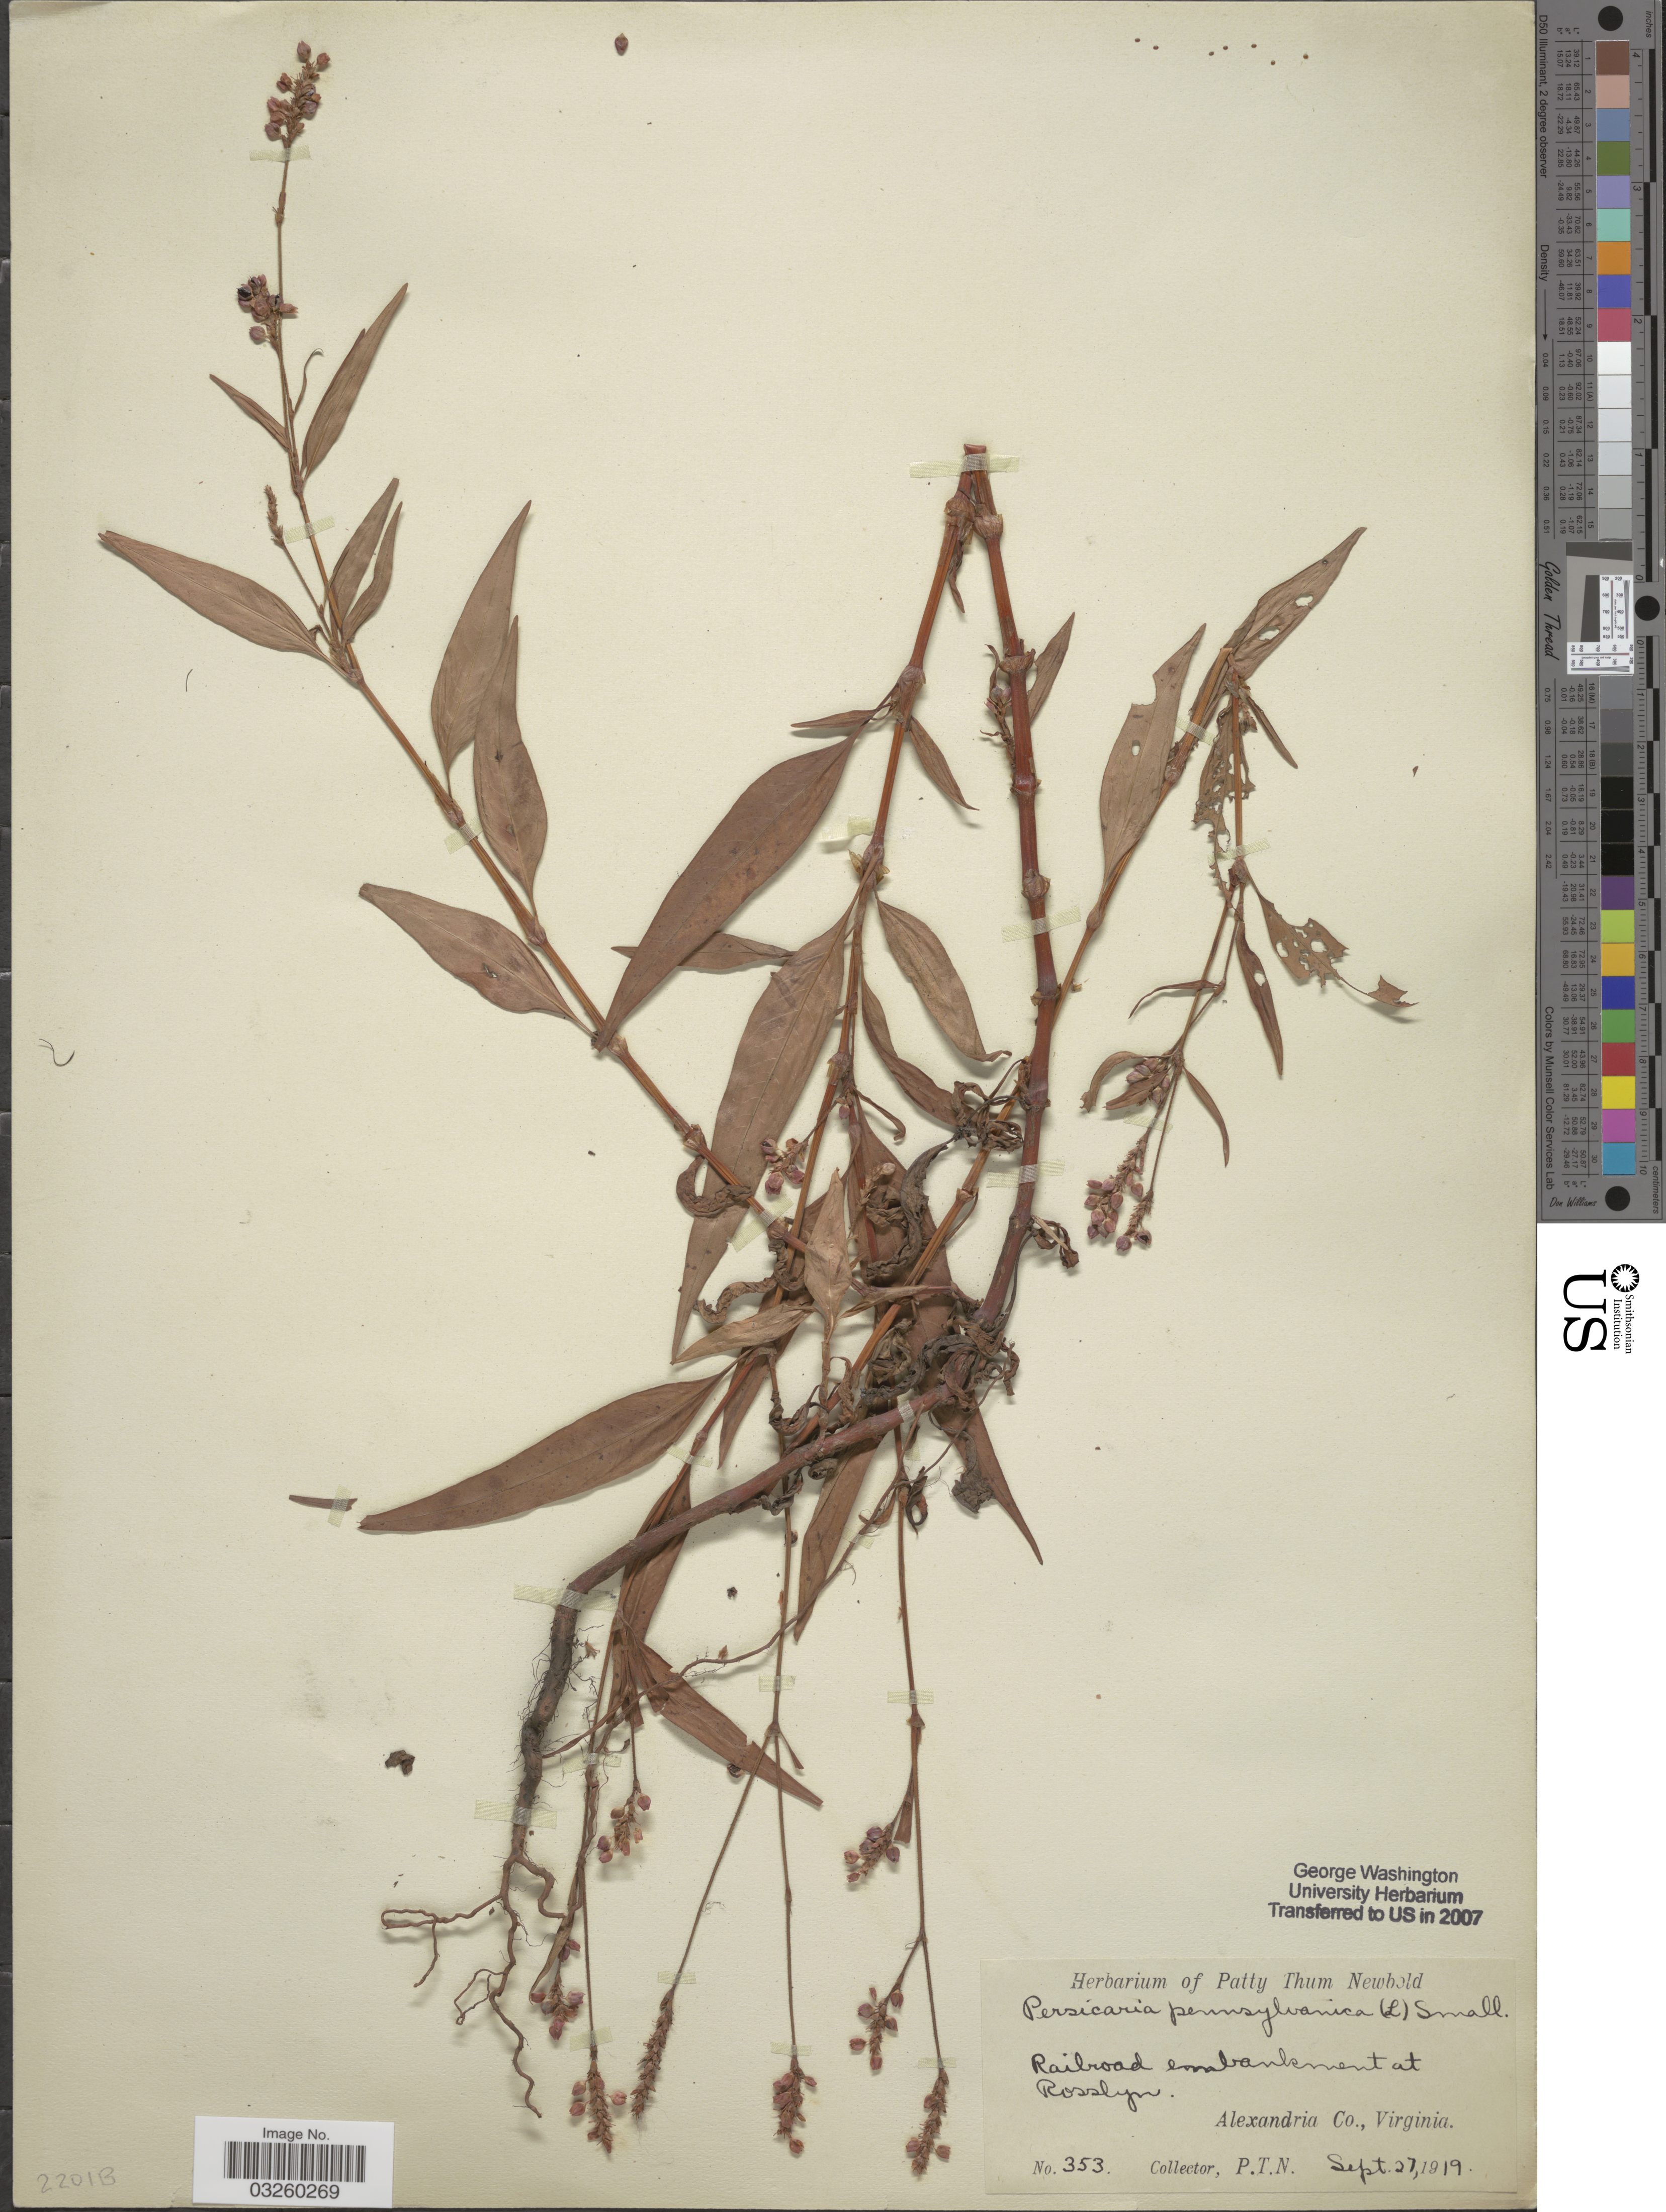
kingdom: Plantae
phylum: Tracheophyta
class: Magnoliopsida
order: Caryophyllales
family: Polygonaceae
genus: Persicaria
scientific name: Persicaria pensylvanica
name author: (L.) M. Gómez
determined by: Atha, D. E.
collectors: P. Newbold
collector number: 353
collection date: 1919-09-27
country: United States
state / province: Virginia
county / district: City of Alexandria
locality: Railroad embankment at Rosslyn. Alexandria Co.